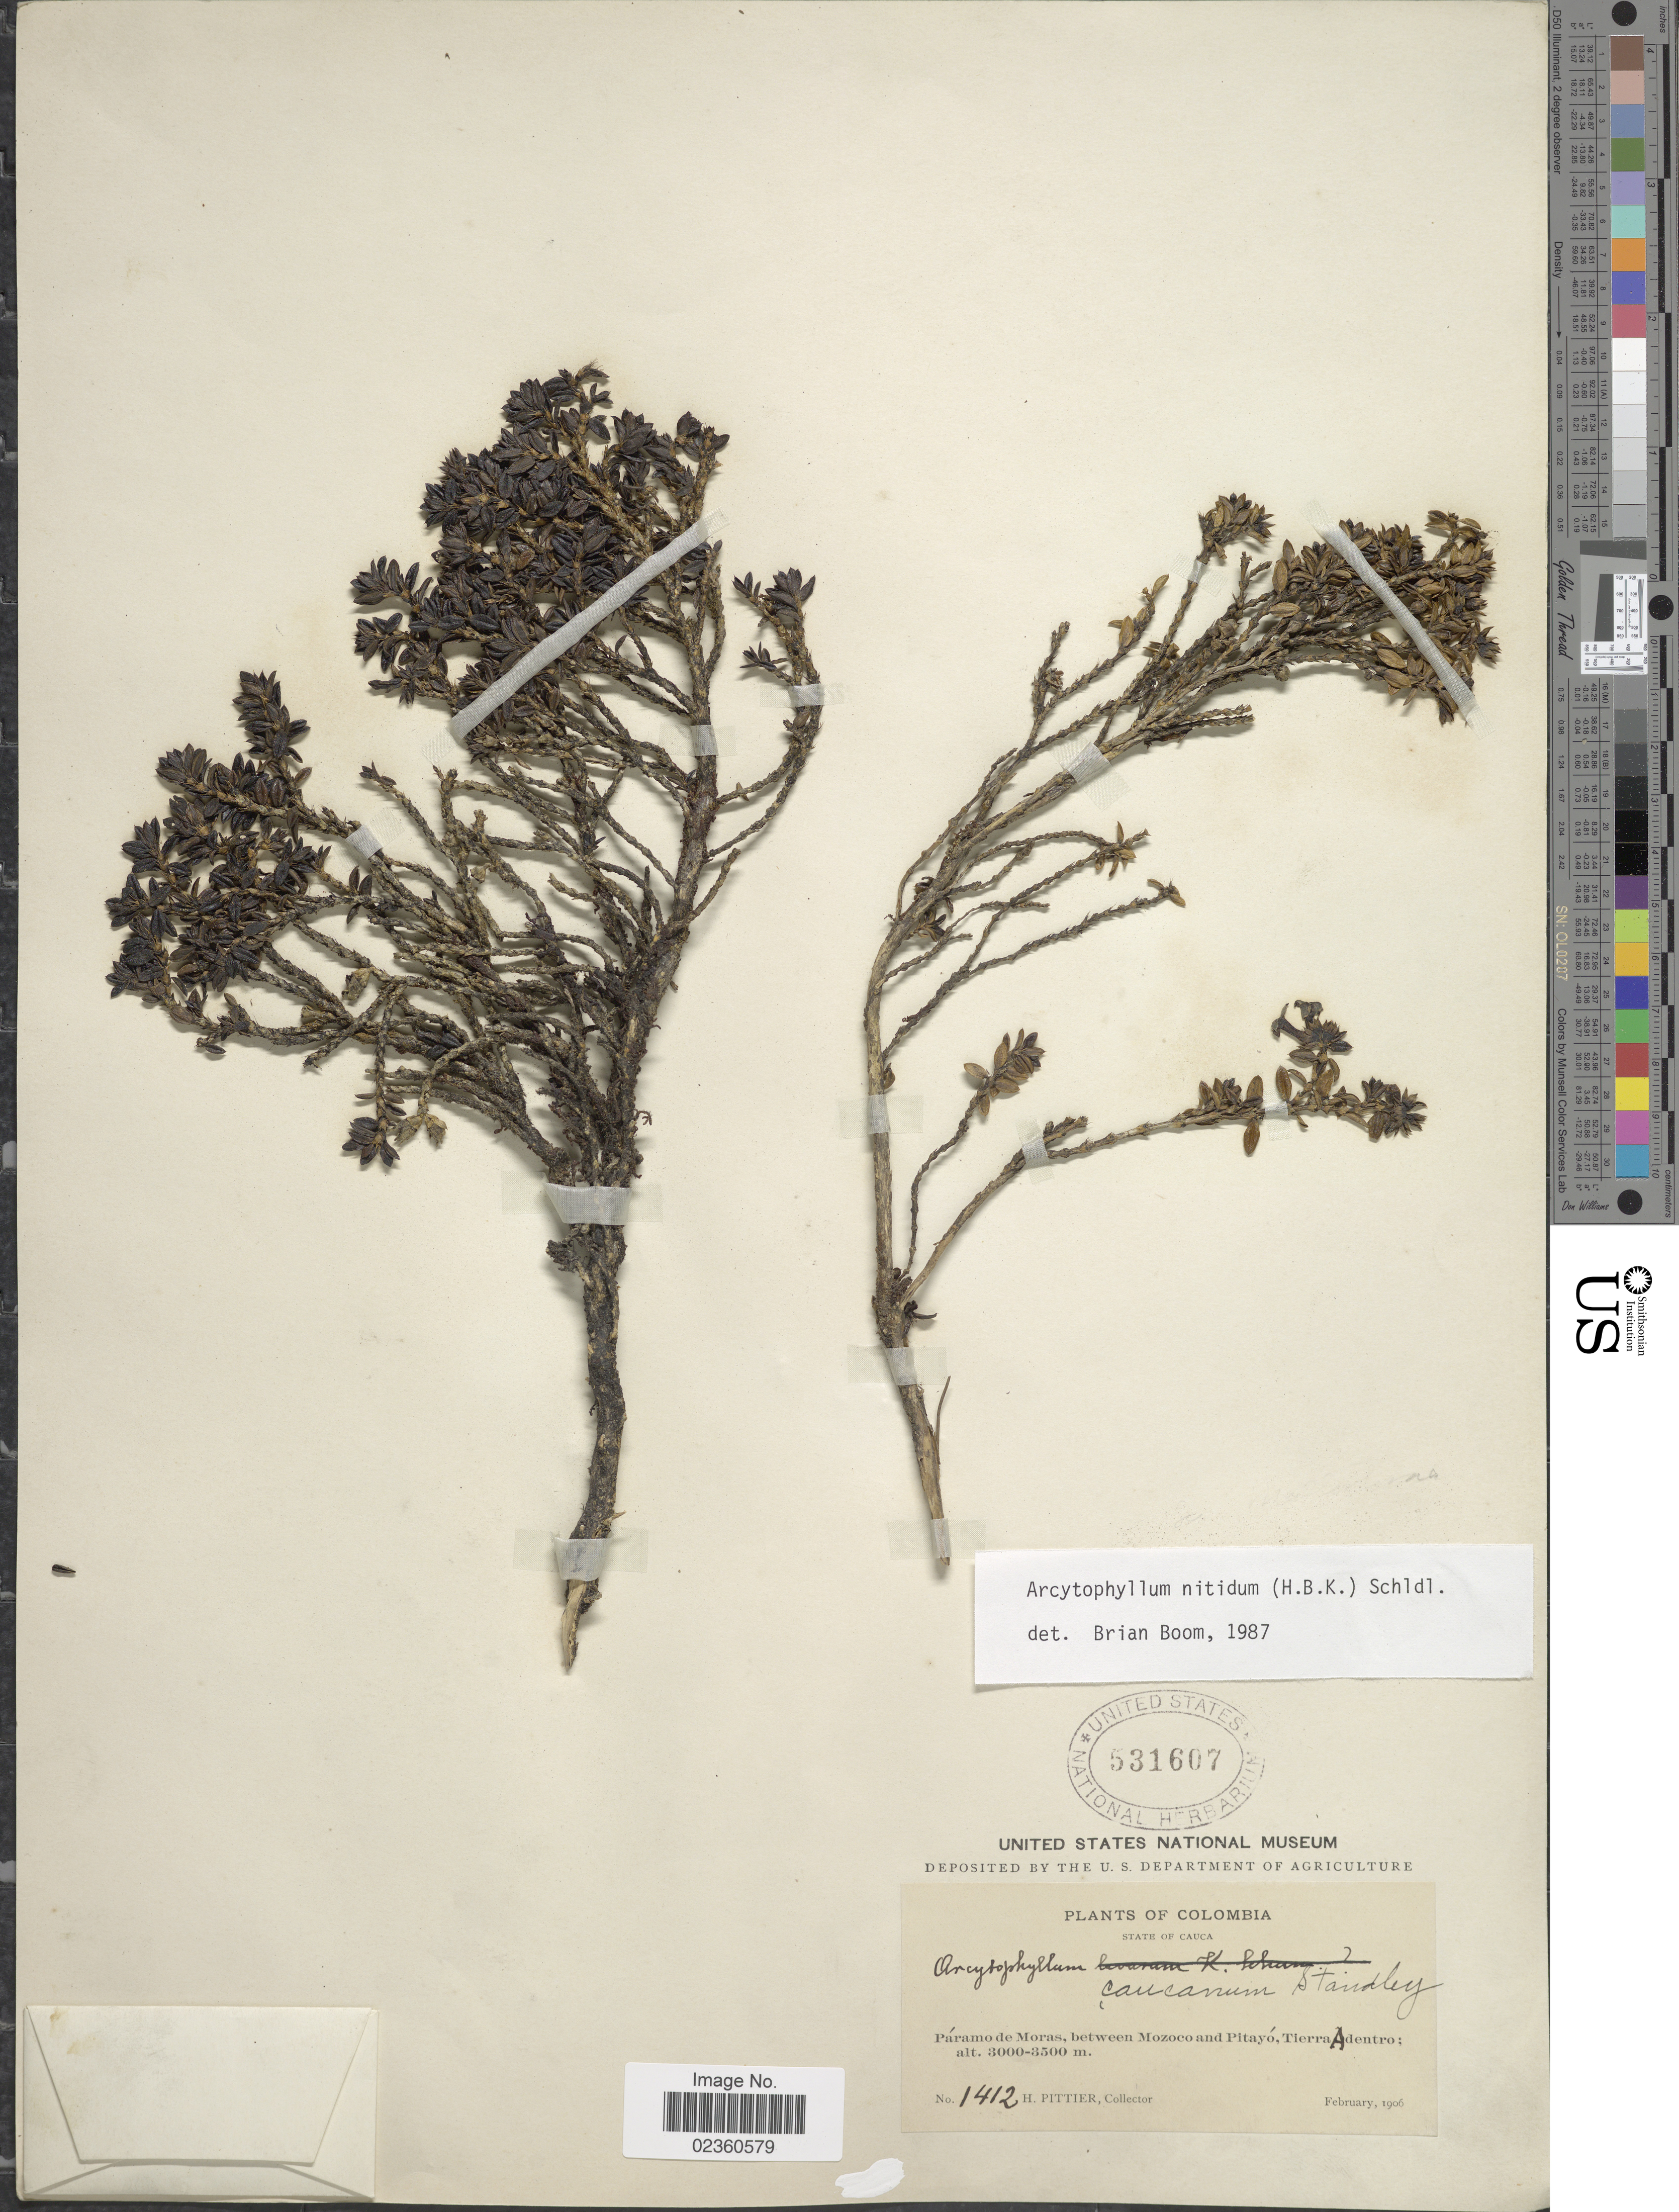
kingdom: Plantae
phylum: Tracheophyta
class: Magnoliopsida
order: Gentianales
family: Rubiaceae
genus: Arcytophyllum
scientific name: Arcytophyllum nitidum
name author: (Kunth) Schltdl.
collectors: H. F. Pittier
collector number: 1412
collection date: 1906-02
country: Colombia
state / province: Cauca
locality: Páramo de Moras, between Mozoco and Pitayó, Tierra Adentro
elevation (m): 3000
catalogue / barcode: US 531607